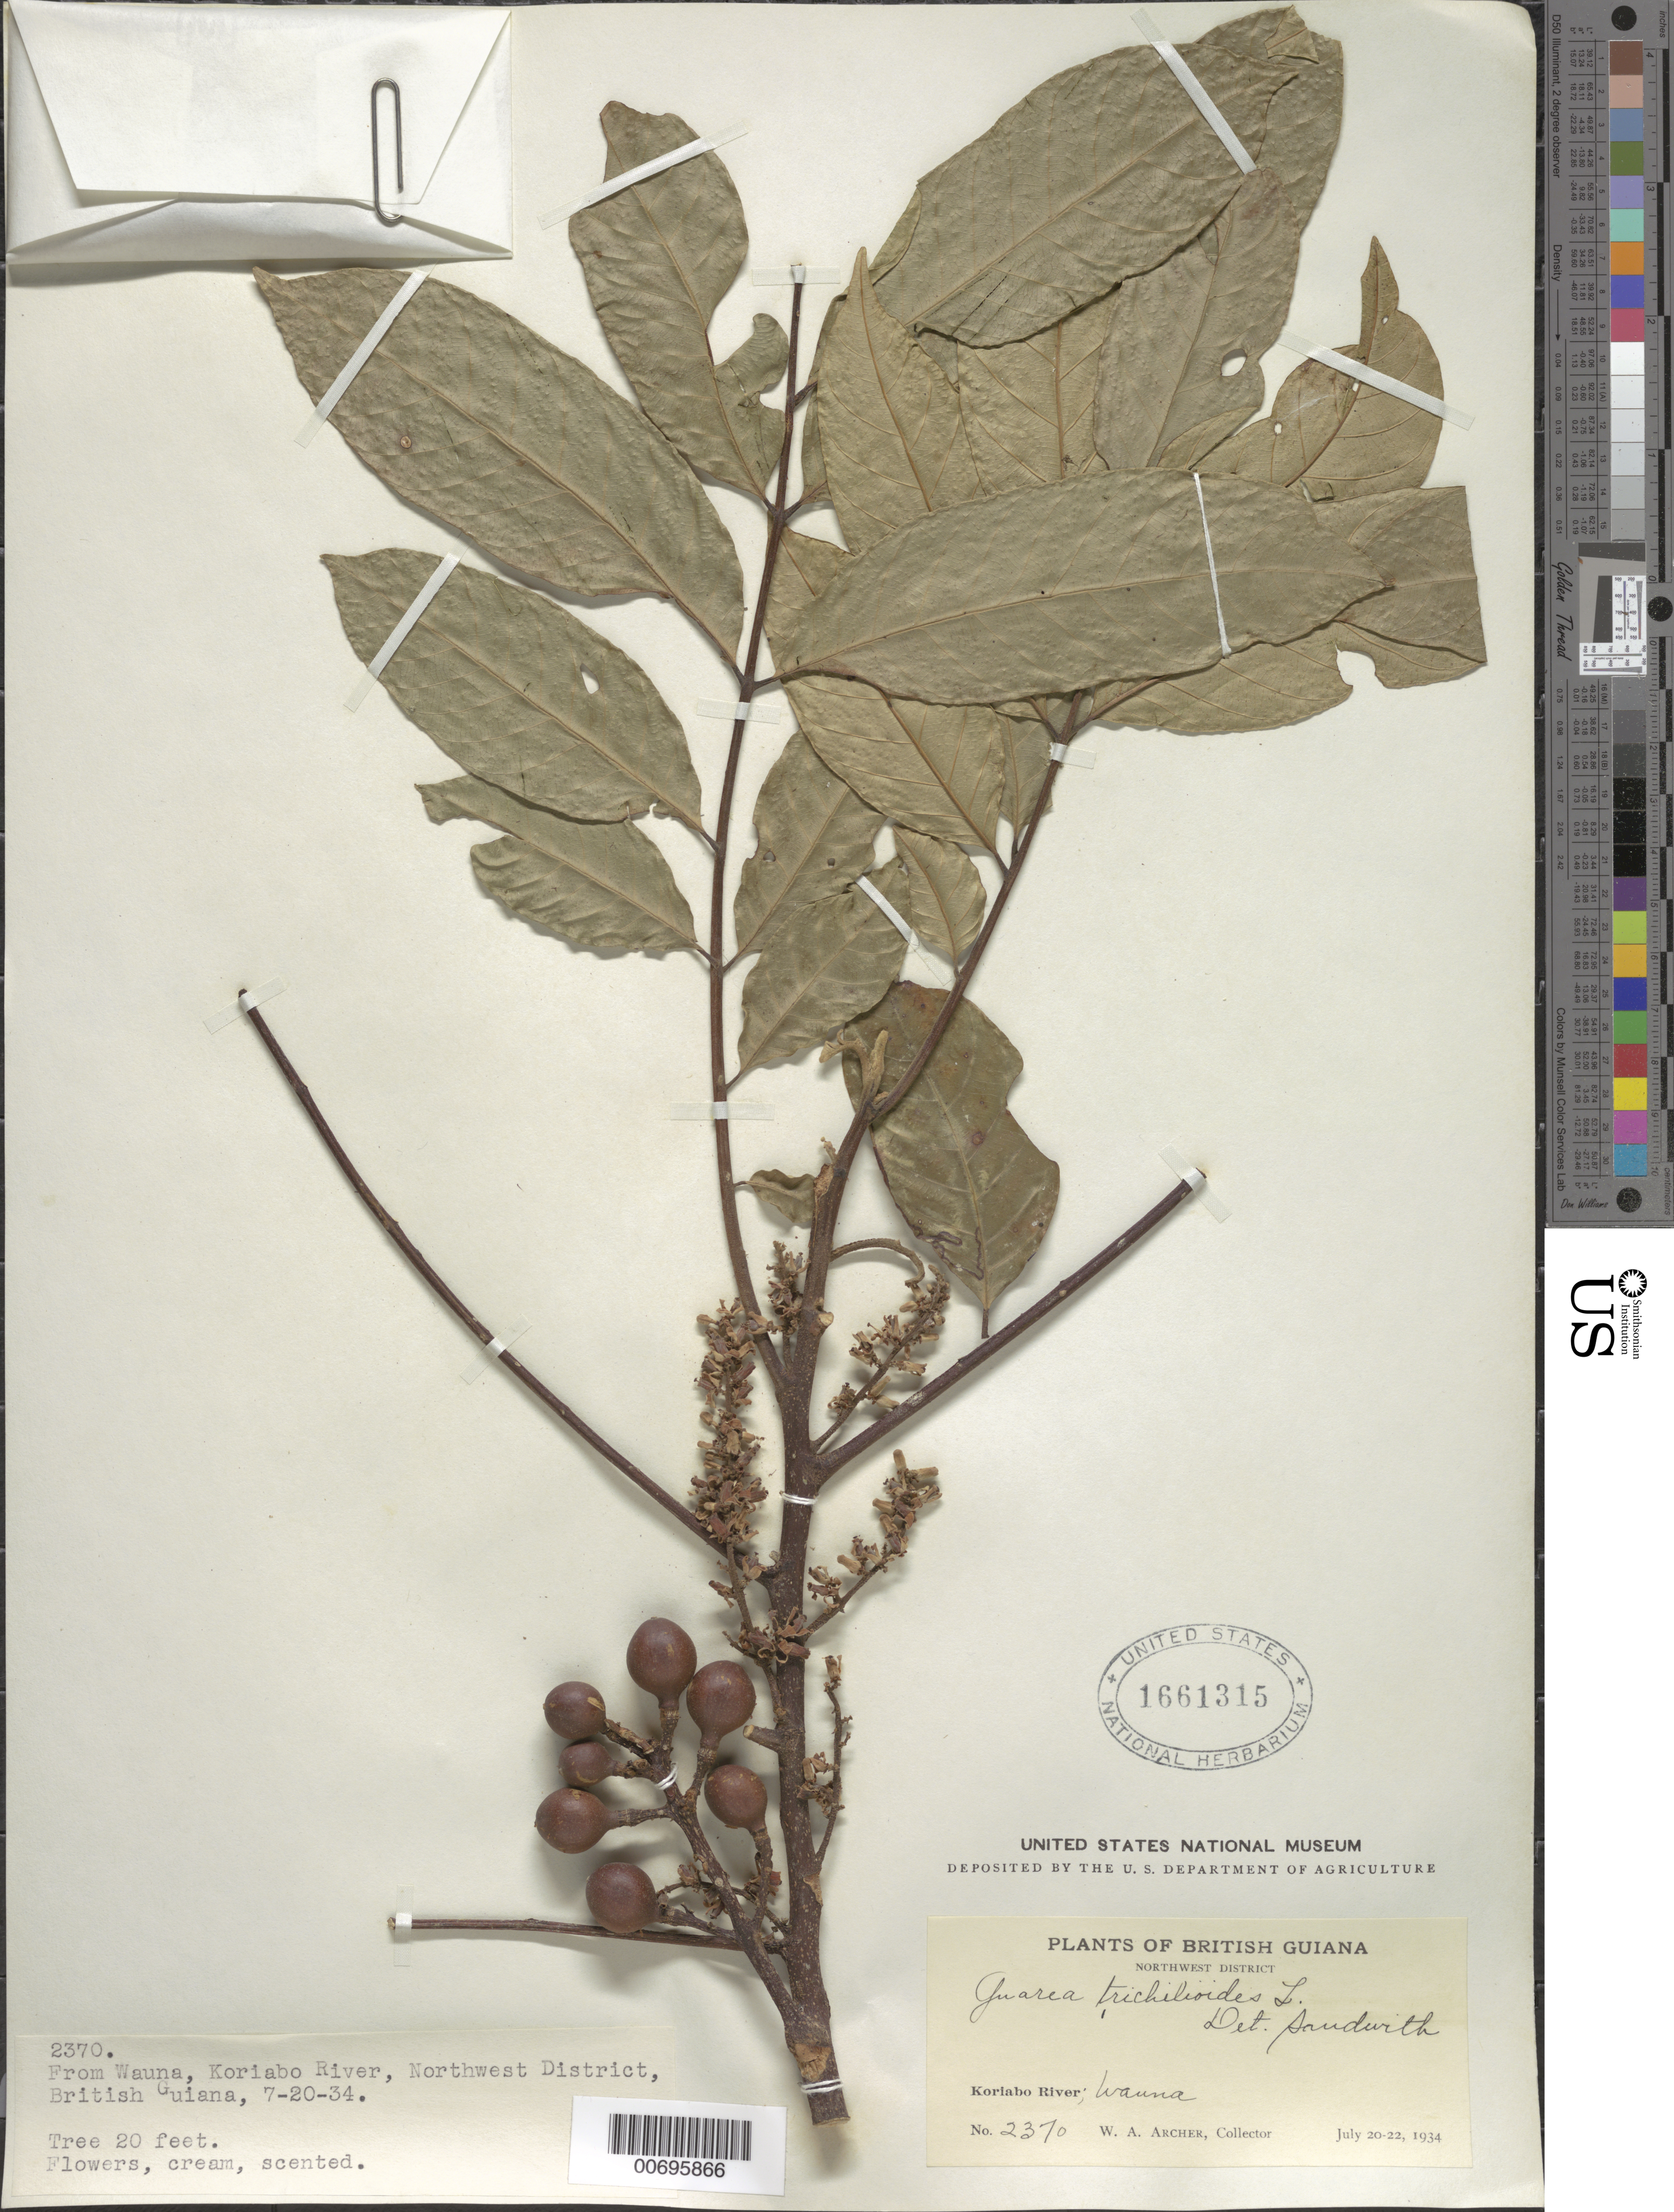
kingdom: Plantae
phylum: Tracheophyta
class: Magnoliopsida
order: Sapindales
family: Meliaceae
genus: Guarea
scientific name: Guarea trichilioides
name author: L.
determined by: Sandwith, N. Y.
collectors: W. A. Archer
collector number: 2370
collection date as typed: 20-Jul-34 to 22-Jul-34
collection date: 1934-07-20/1934-07-22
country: Guyana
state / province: Barima-Waini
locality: Koriabo R., Wauna, NW Dist.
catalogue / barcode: US 1661315